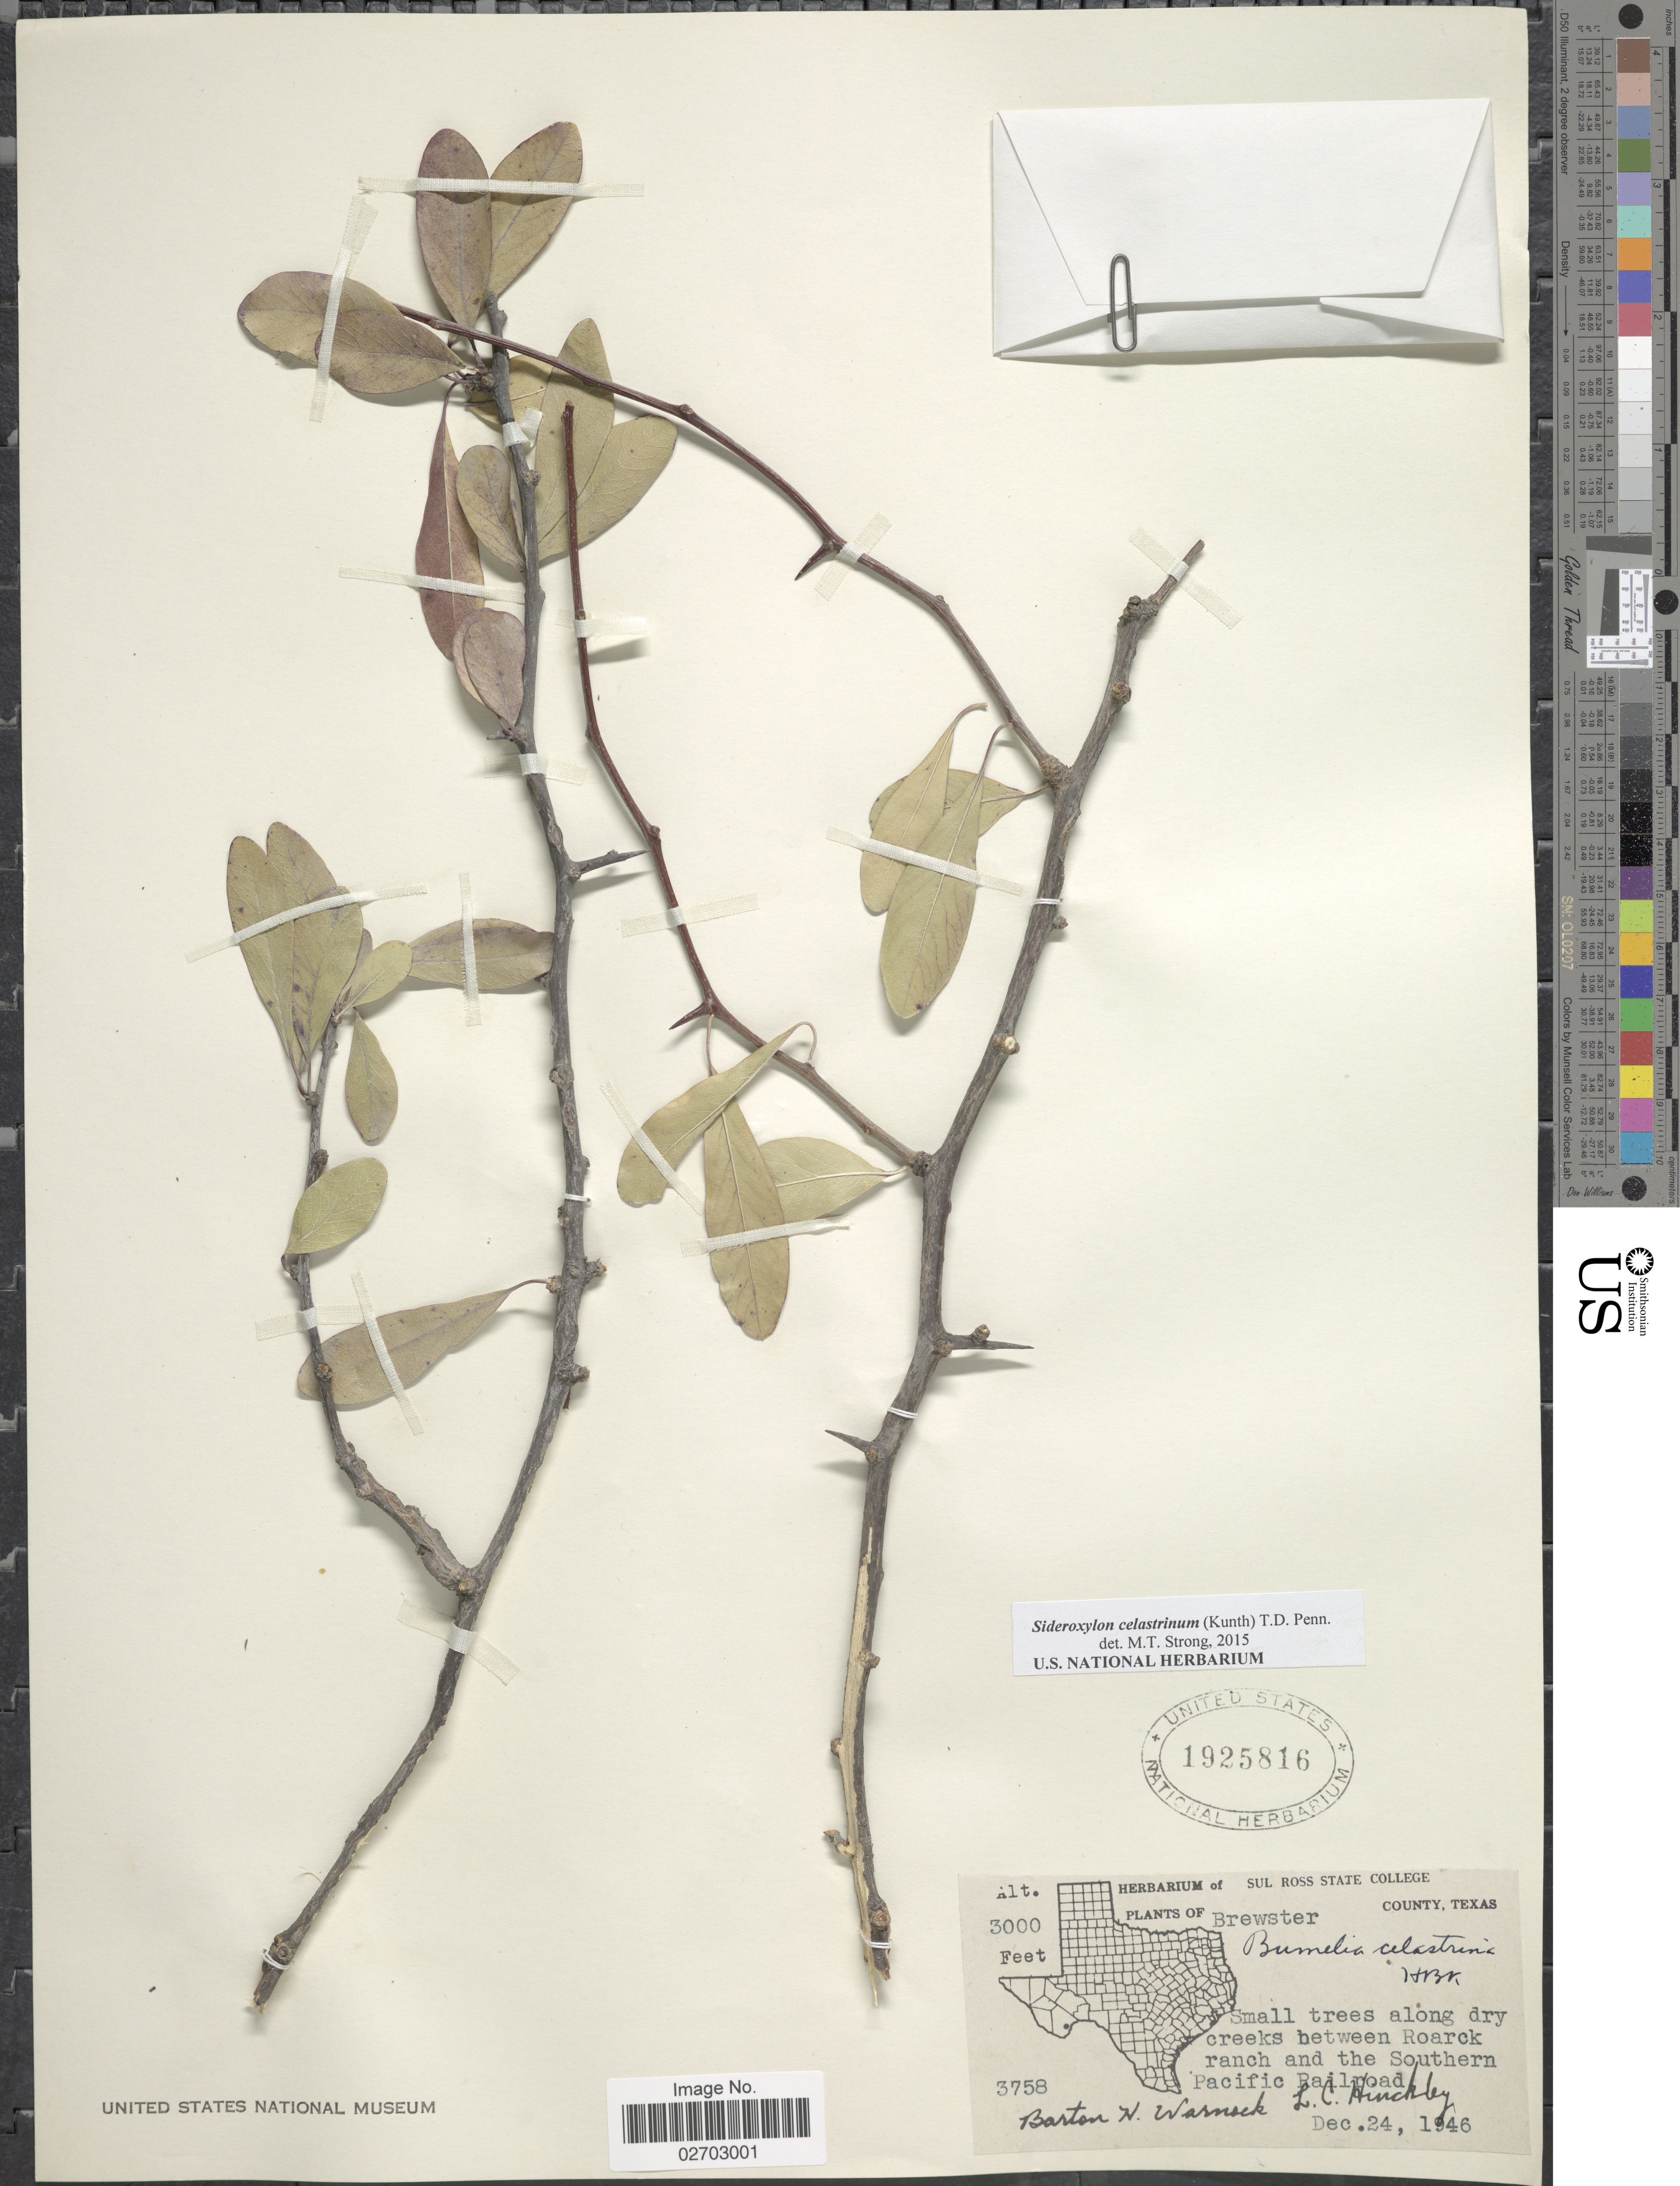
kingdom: Plantae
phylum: Tracheophyta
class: Magnoliopsida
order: Ericales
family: Sapotaceae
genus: Sideroxylon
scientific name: Sideroxylon celastrinum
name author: (Kunth) T.D. Penn.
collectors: B. H. Warnock & L. Hinckley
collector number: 3758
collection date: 1946-12-24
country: United States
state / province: Texas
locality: Brewster County, along dry creeks between Roarck ranch and the Southern Pacific Railroad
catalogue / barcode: US 1925816